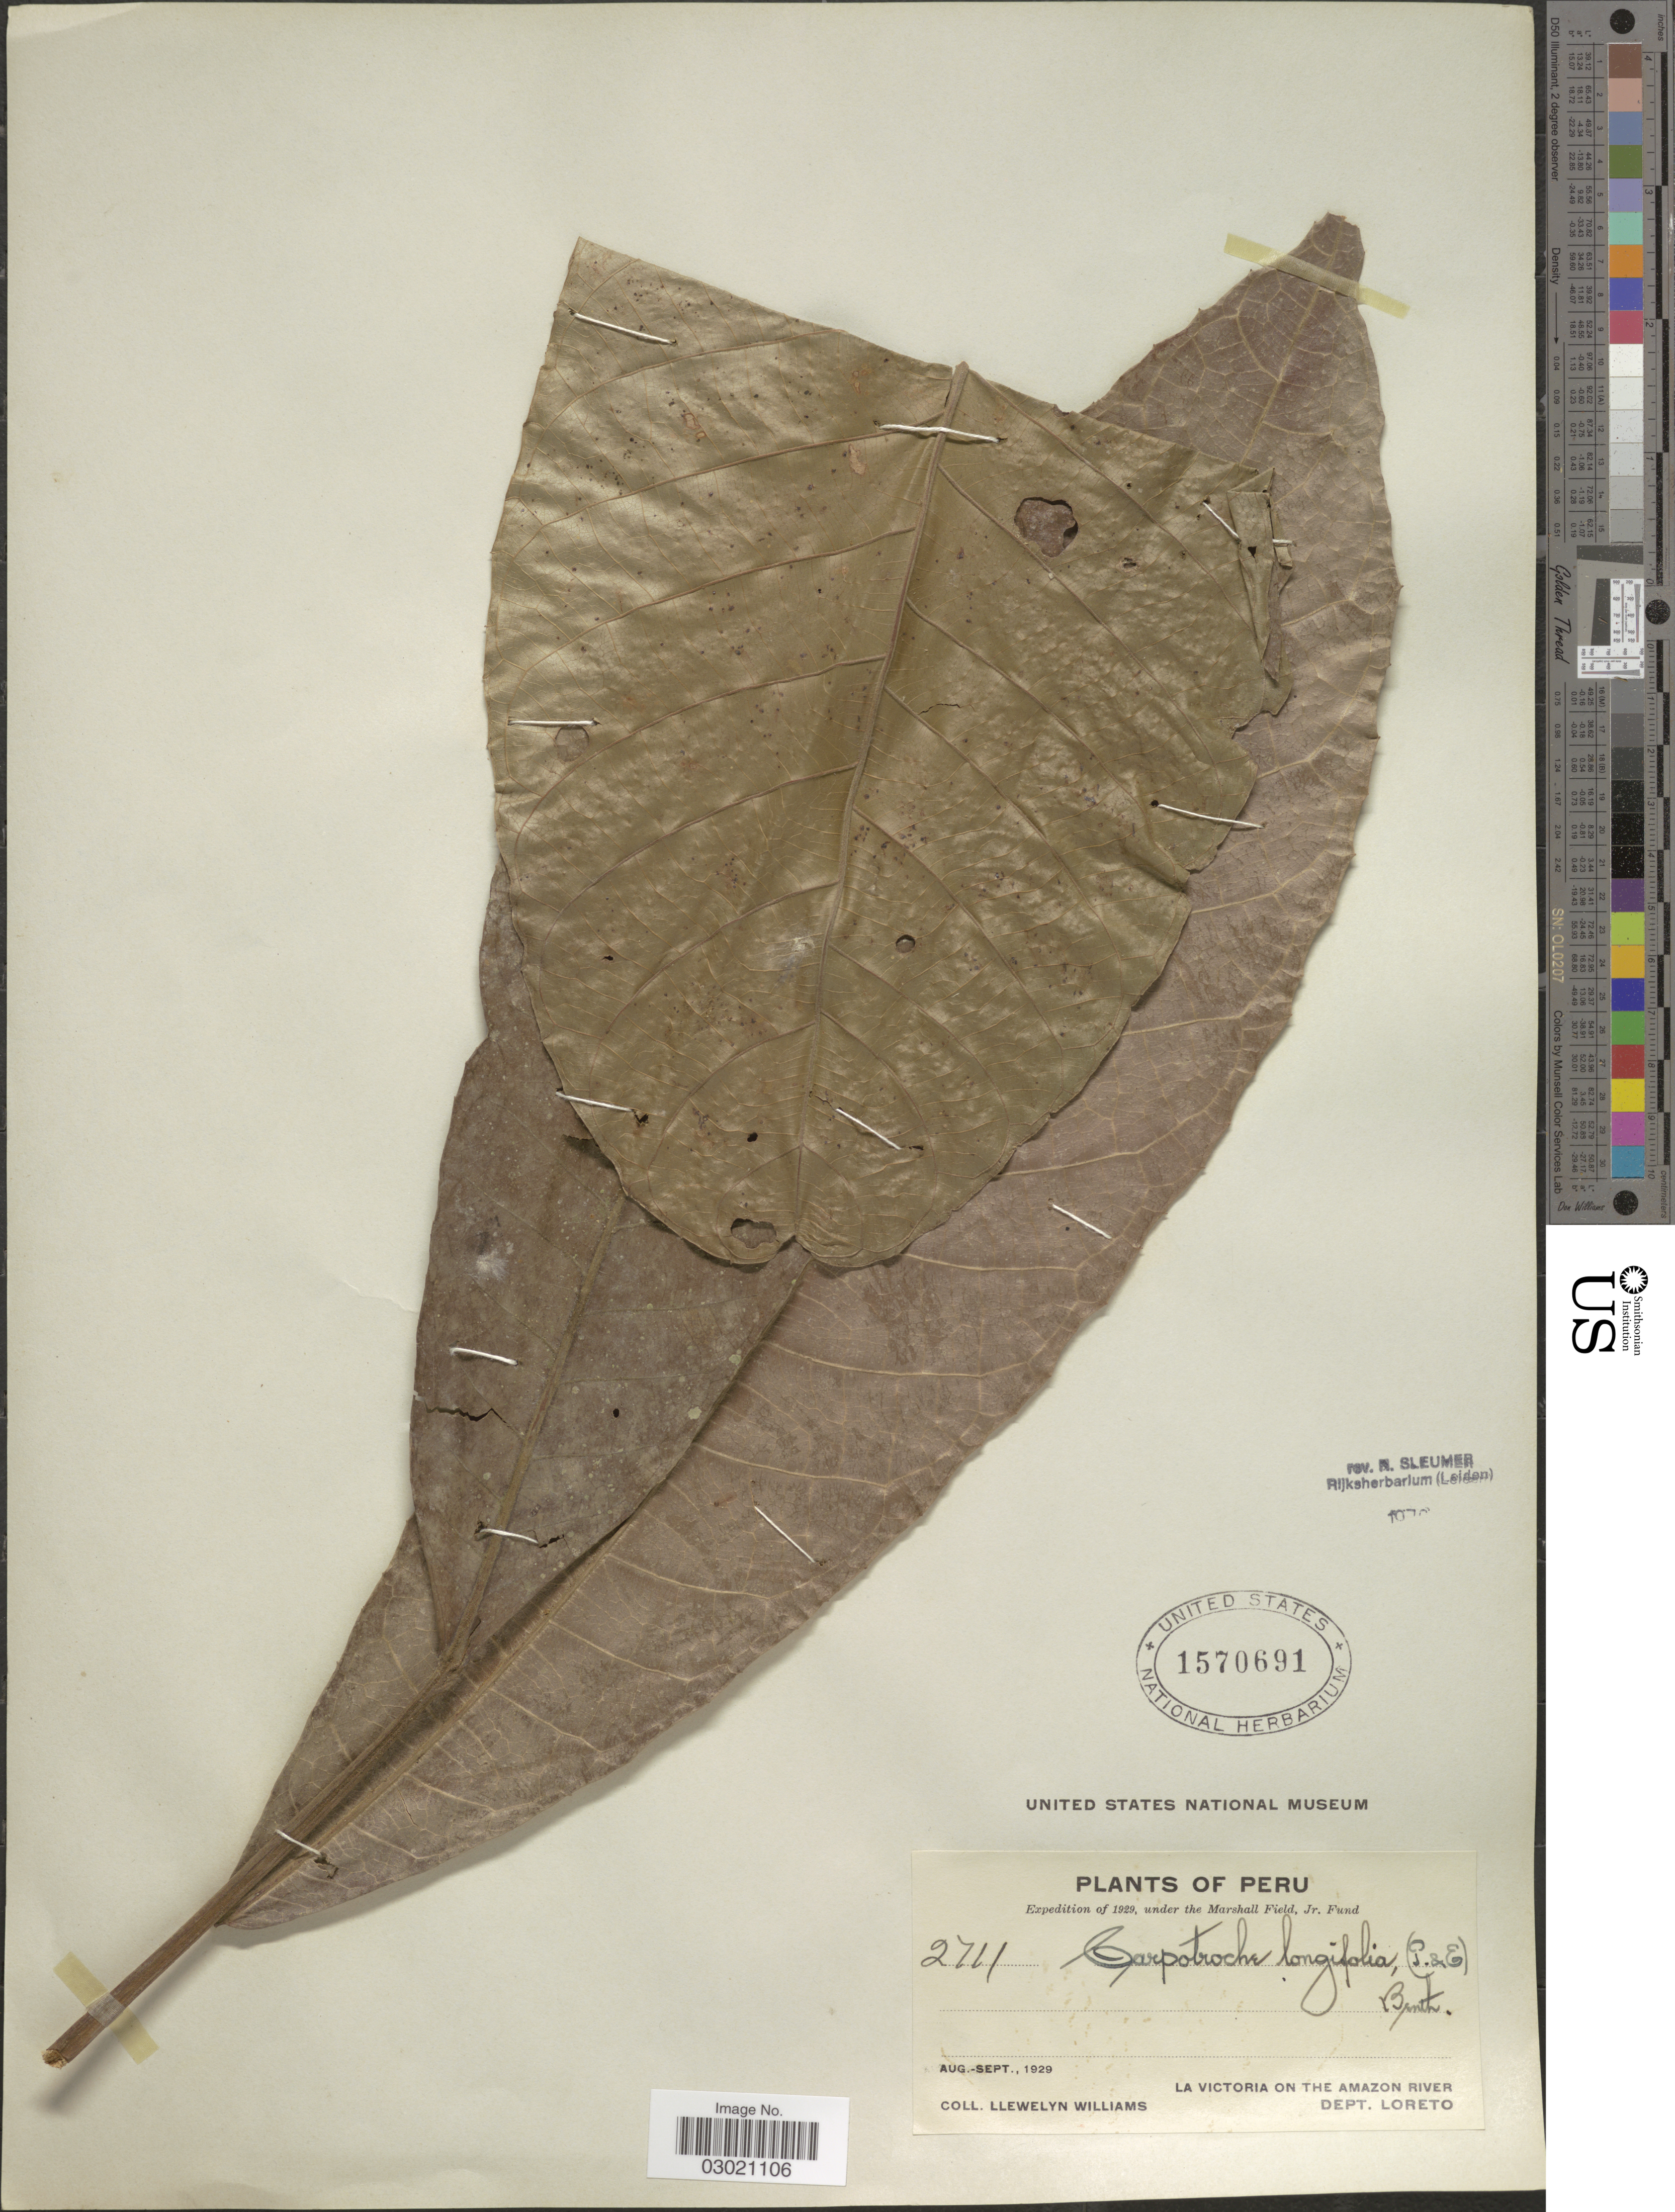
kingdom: Plantae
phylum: Tracheophyta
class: Magnoliopsida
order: Malpighiales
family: Achariaceae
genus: Carpotroche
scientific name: Carpotroche longifolia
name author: (Poepp.) Benth.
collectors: Ll. Williams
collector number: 2711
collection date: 1929-08/1929-09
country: Peru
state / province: Loreto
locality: La Victoria on the Amazon River, Dept. Loreto.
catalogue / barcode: US 1570691